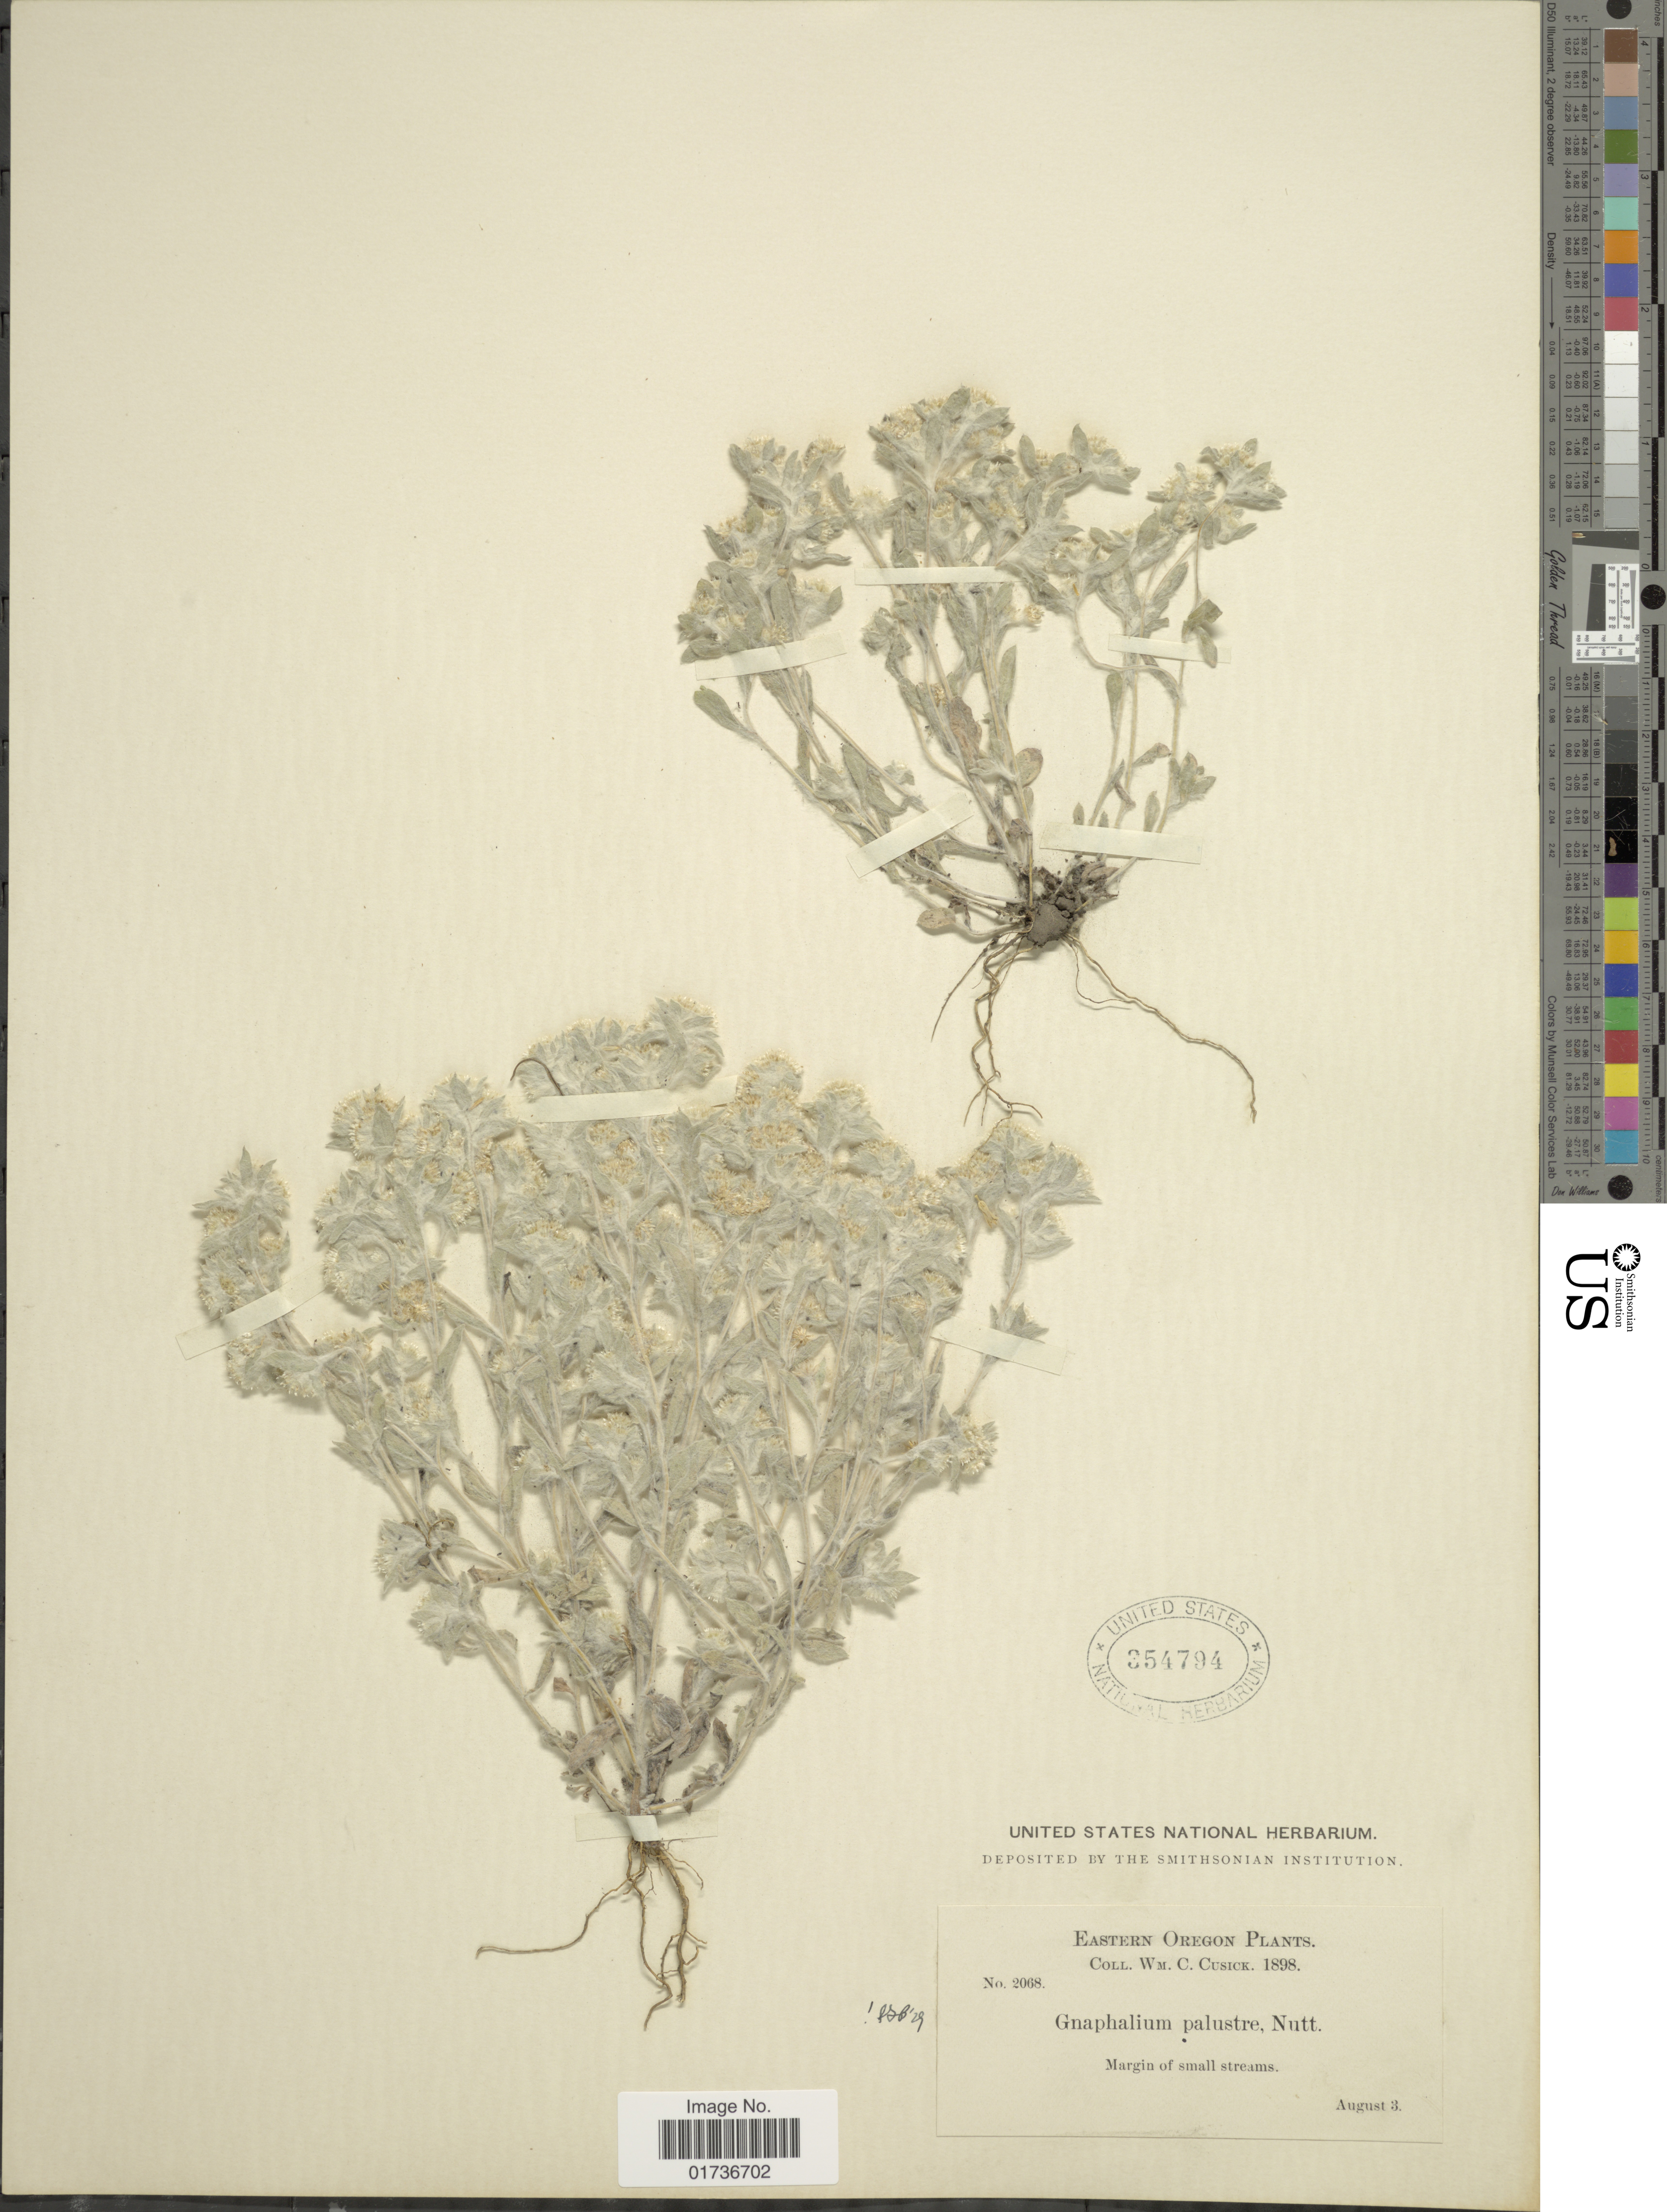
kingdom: Plantae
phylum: Tracheophyta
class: Magnoliopsida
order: Asterales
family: Asteraceae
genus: Gnaphalium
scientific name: Gnaphalium palustre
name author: Nutt.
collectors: W. C. Cusick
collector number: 2068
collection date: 1898-08-03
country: United States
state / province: Oregon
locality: Eastern Oregon, Margin of small streams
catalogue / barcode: US 354794